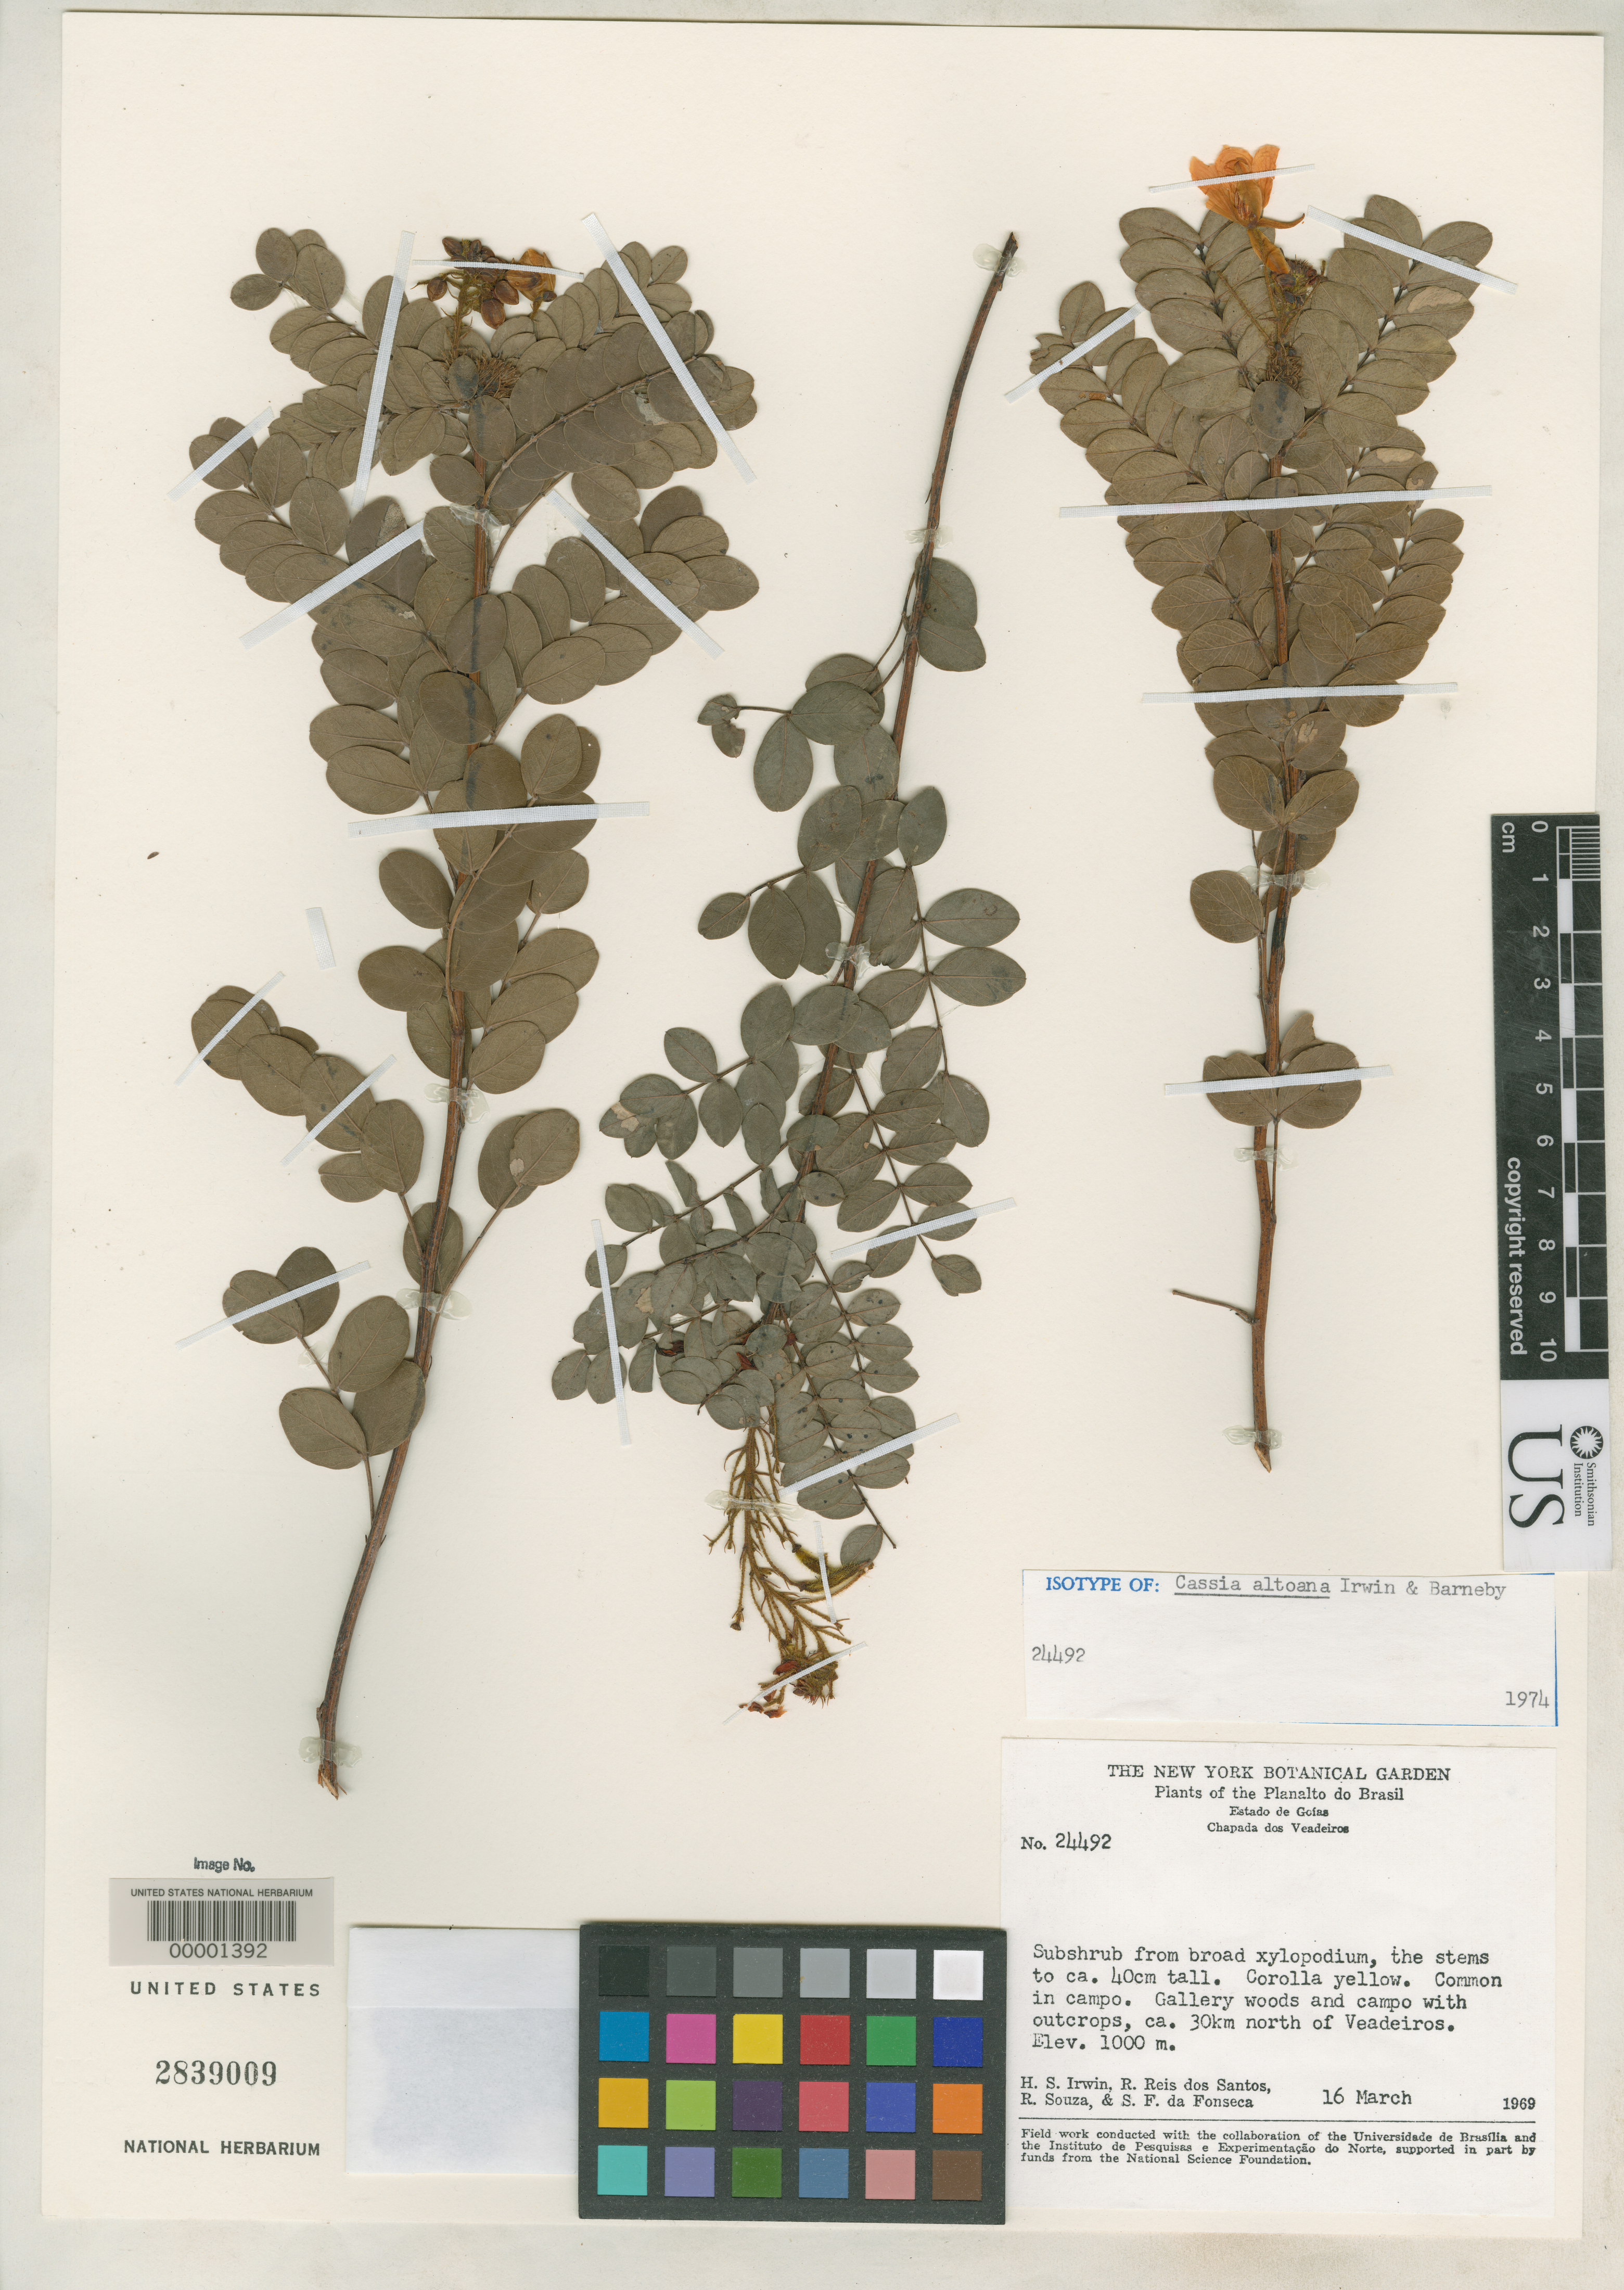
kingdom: Plantae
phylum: Tracheophyta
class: Magnoliopsida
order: Fabales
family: Fabaceae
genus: Cassia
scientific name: Cassia altoana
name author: H.S. Irwin & Barneby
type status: Isotype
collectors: H. Irwin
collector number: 24492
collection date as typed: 16 Mar 1969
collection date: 1969-03-16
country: Brazil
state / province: Goiás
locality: Chapada dos Veadeiros, N of Alto Paraiso.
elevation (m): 1000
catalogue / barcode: US 2839009